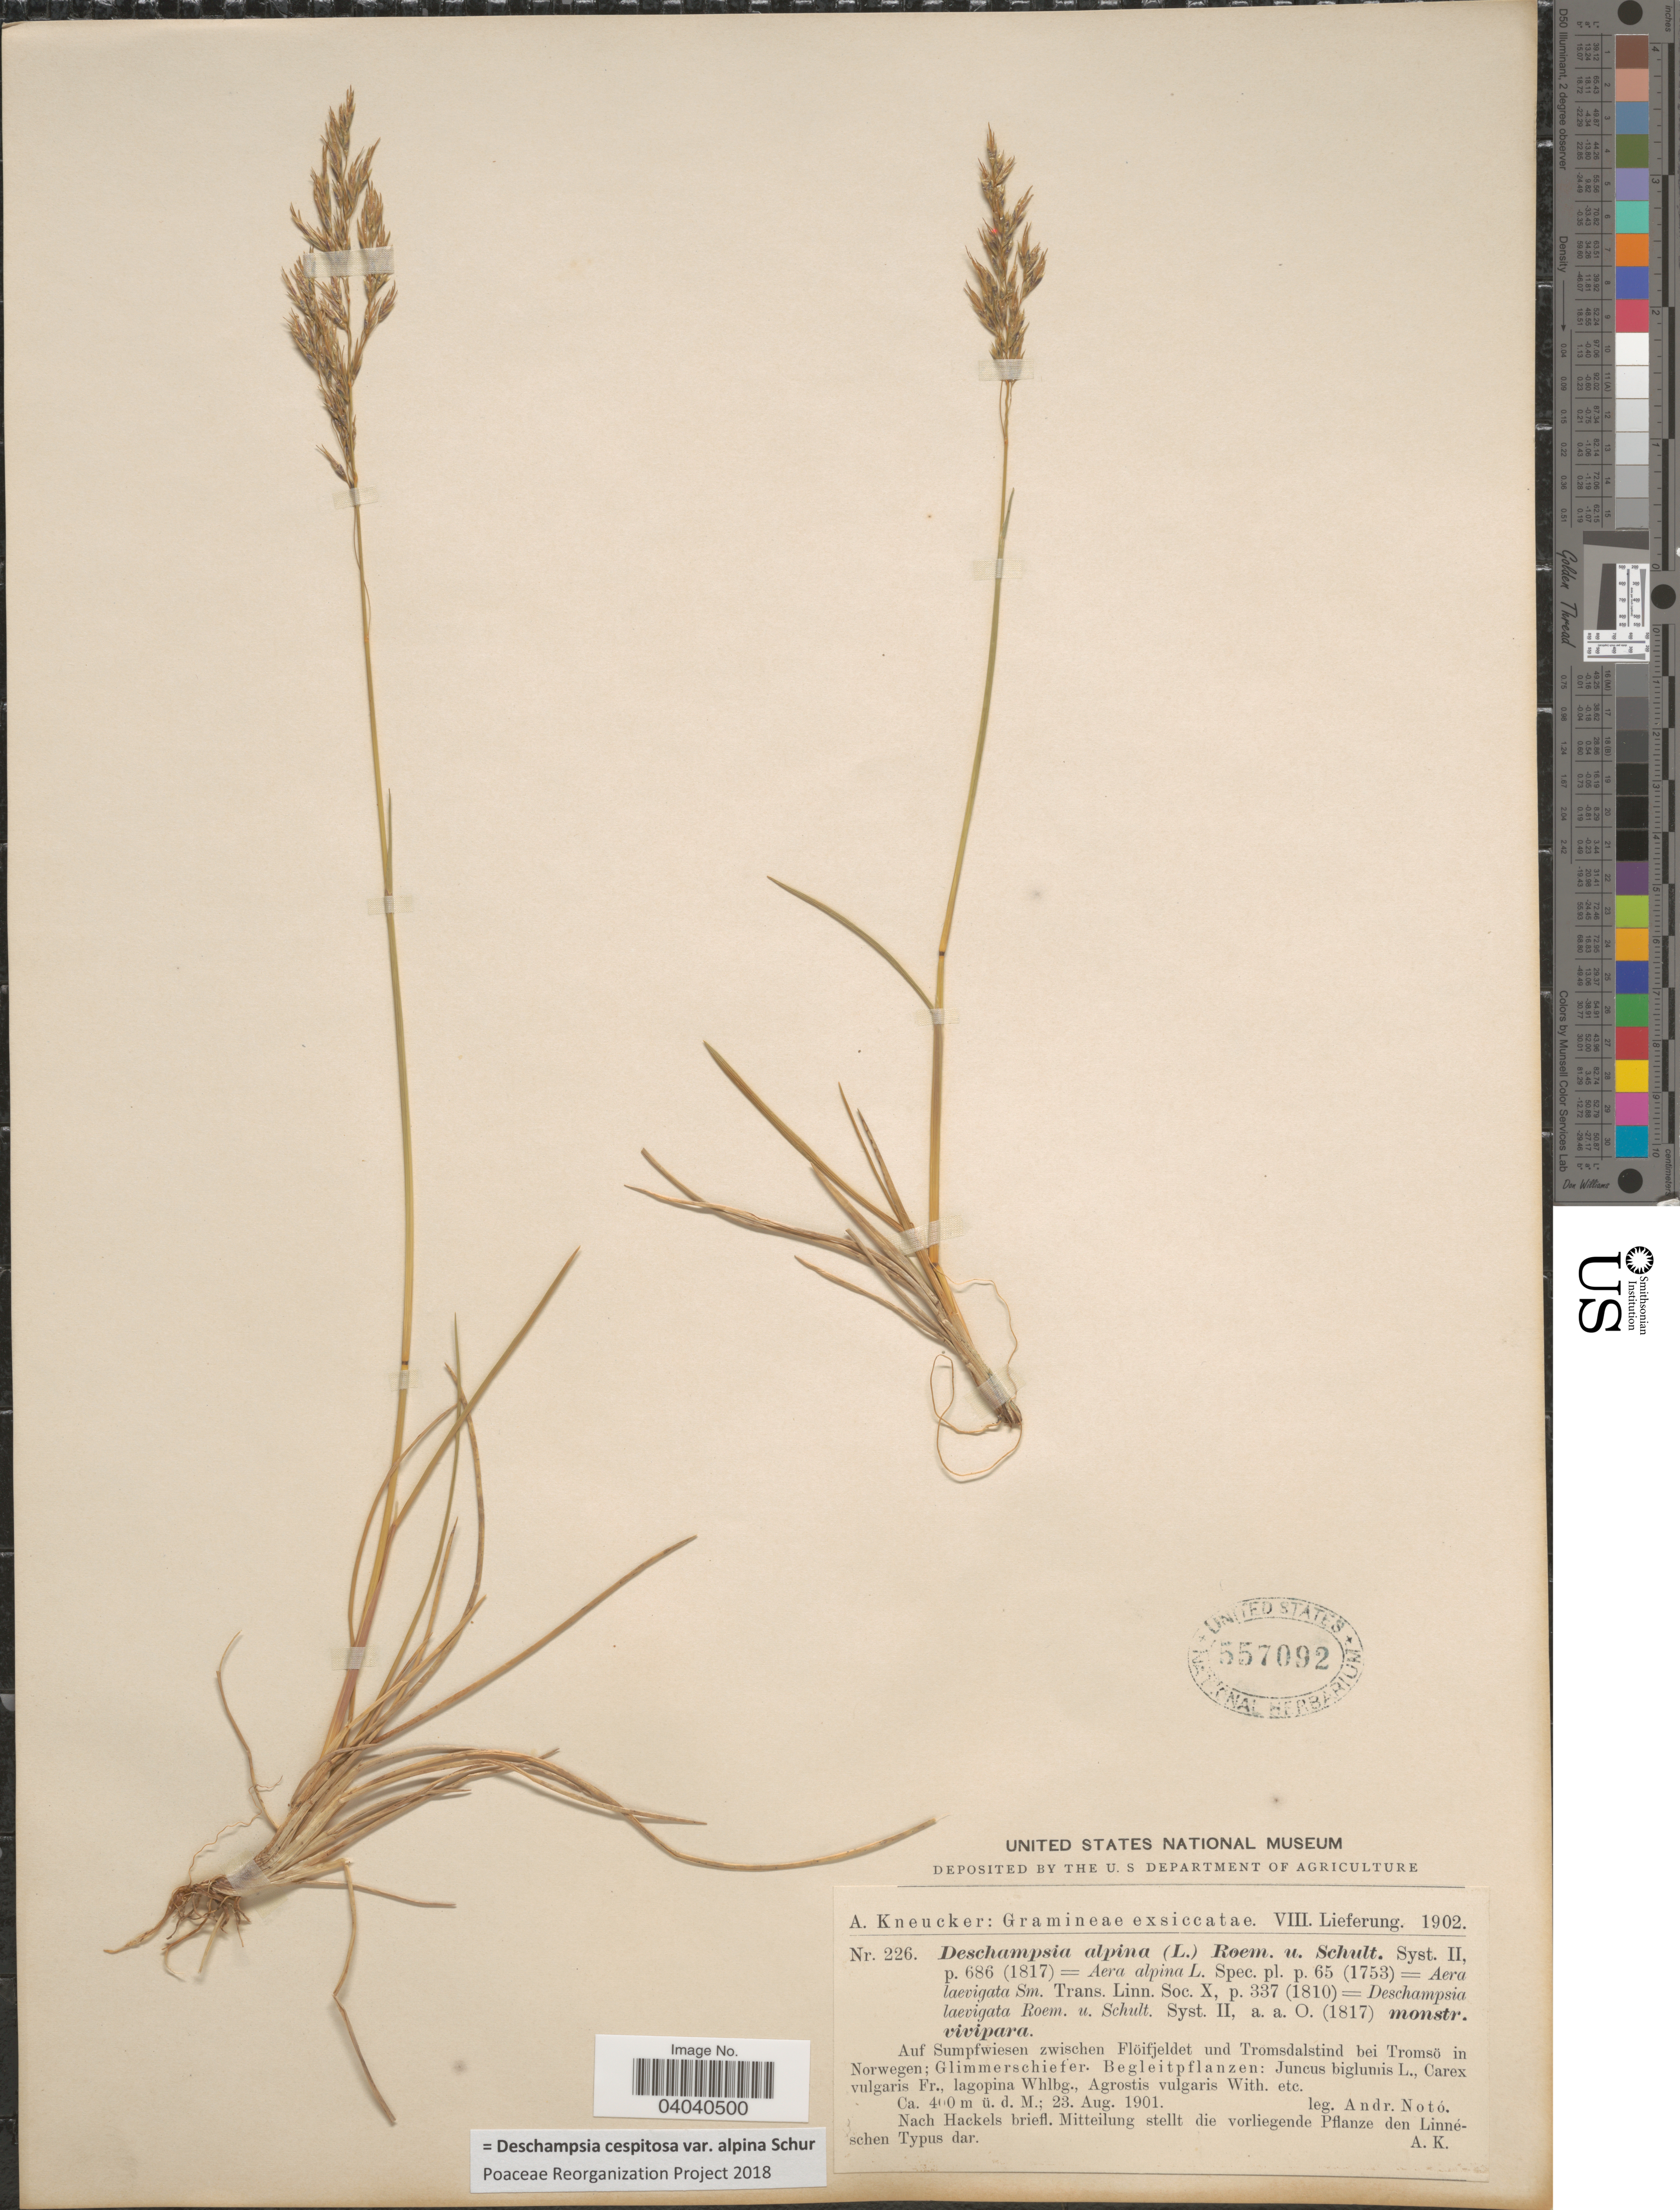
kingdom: Plantae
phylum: Tracheophyta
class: Liliopsida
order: Poales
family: Poaceae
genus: Deschampsia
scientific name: Deschampsia cespitosa var. alpina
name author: Vasey ex W.J. Beal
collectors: A. Noto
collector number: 226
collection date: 1901-08-23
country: Norway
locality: Auf Sumpfwiesen zwischen Flöifjeldet und Tromsdalstind bei Tromsö in Norwegen; Glimmerschiefer.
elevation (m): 400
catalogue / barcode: US 557092